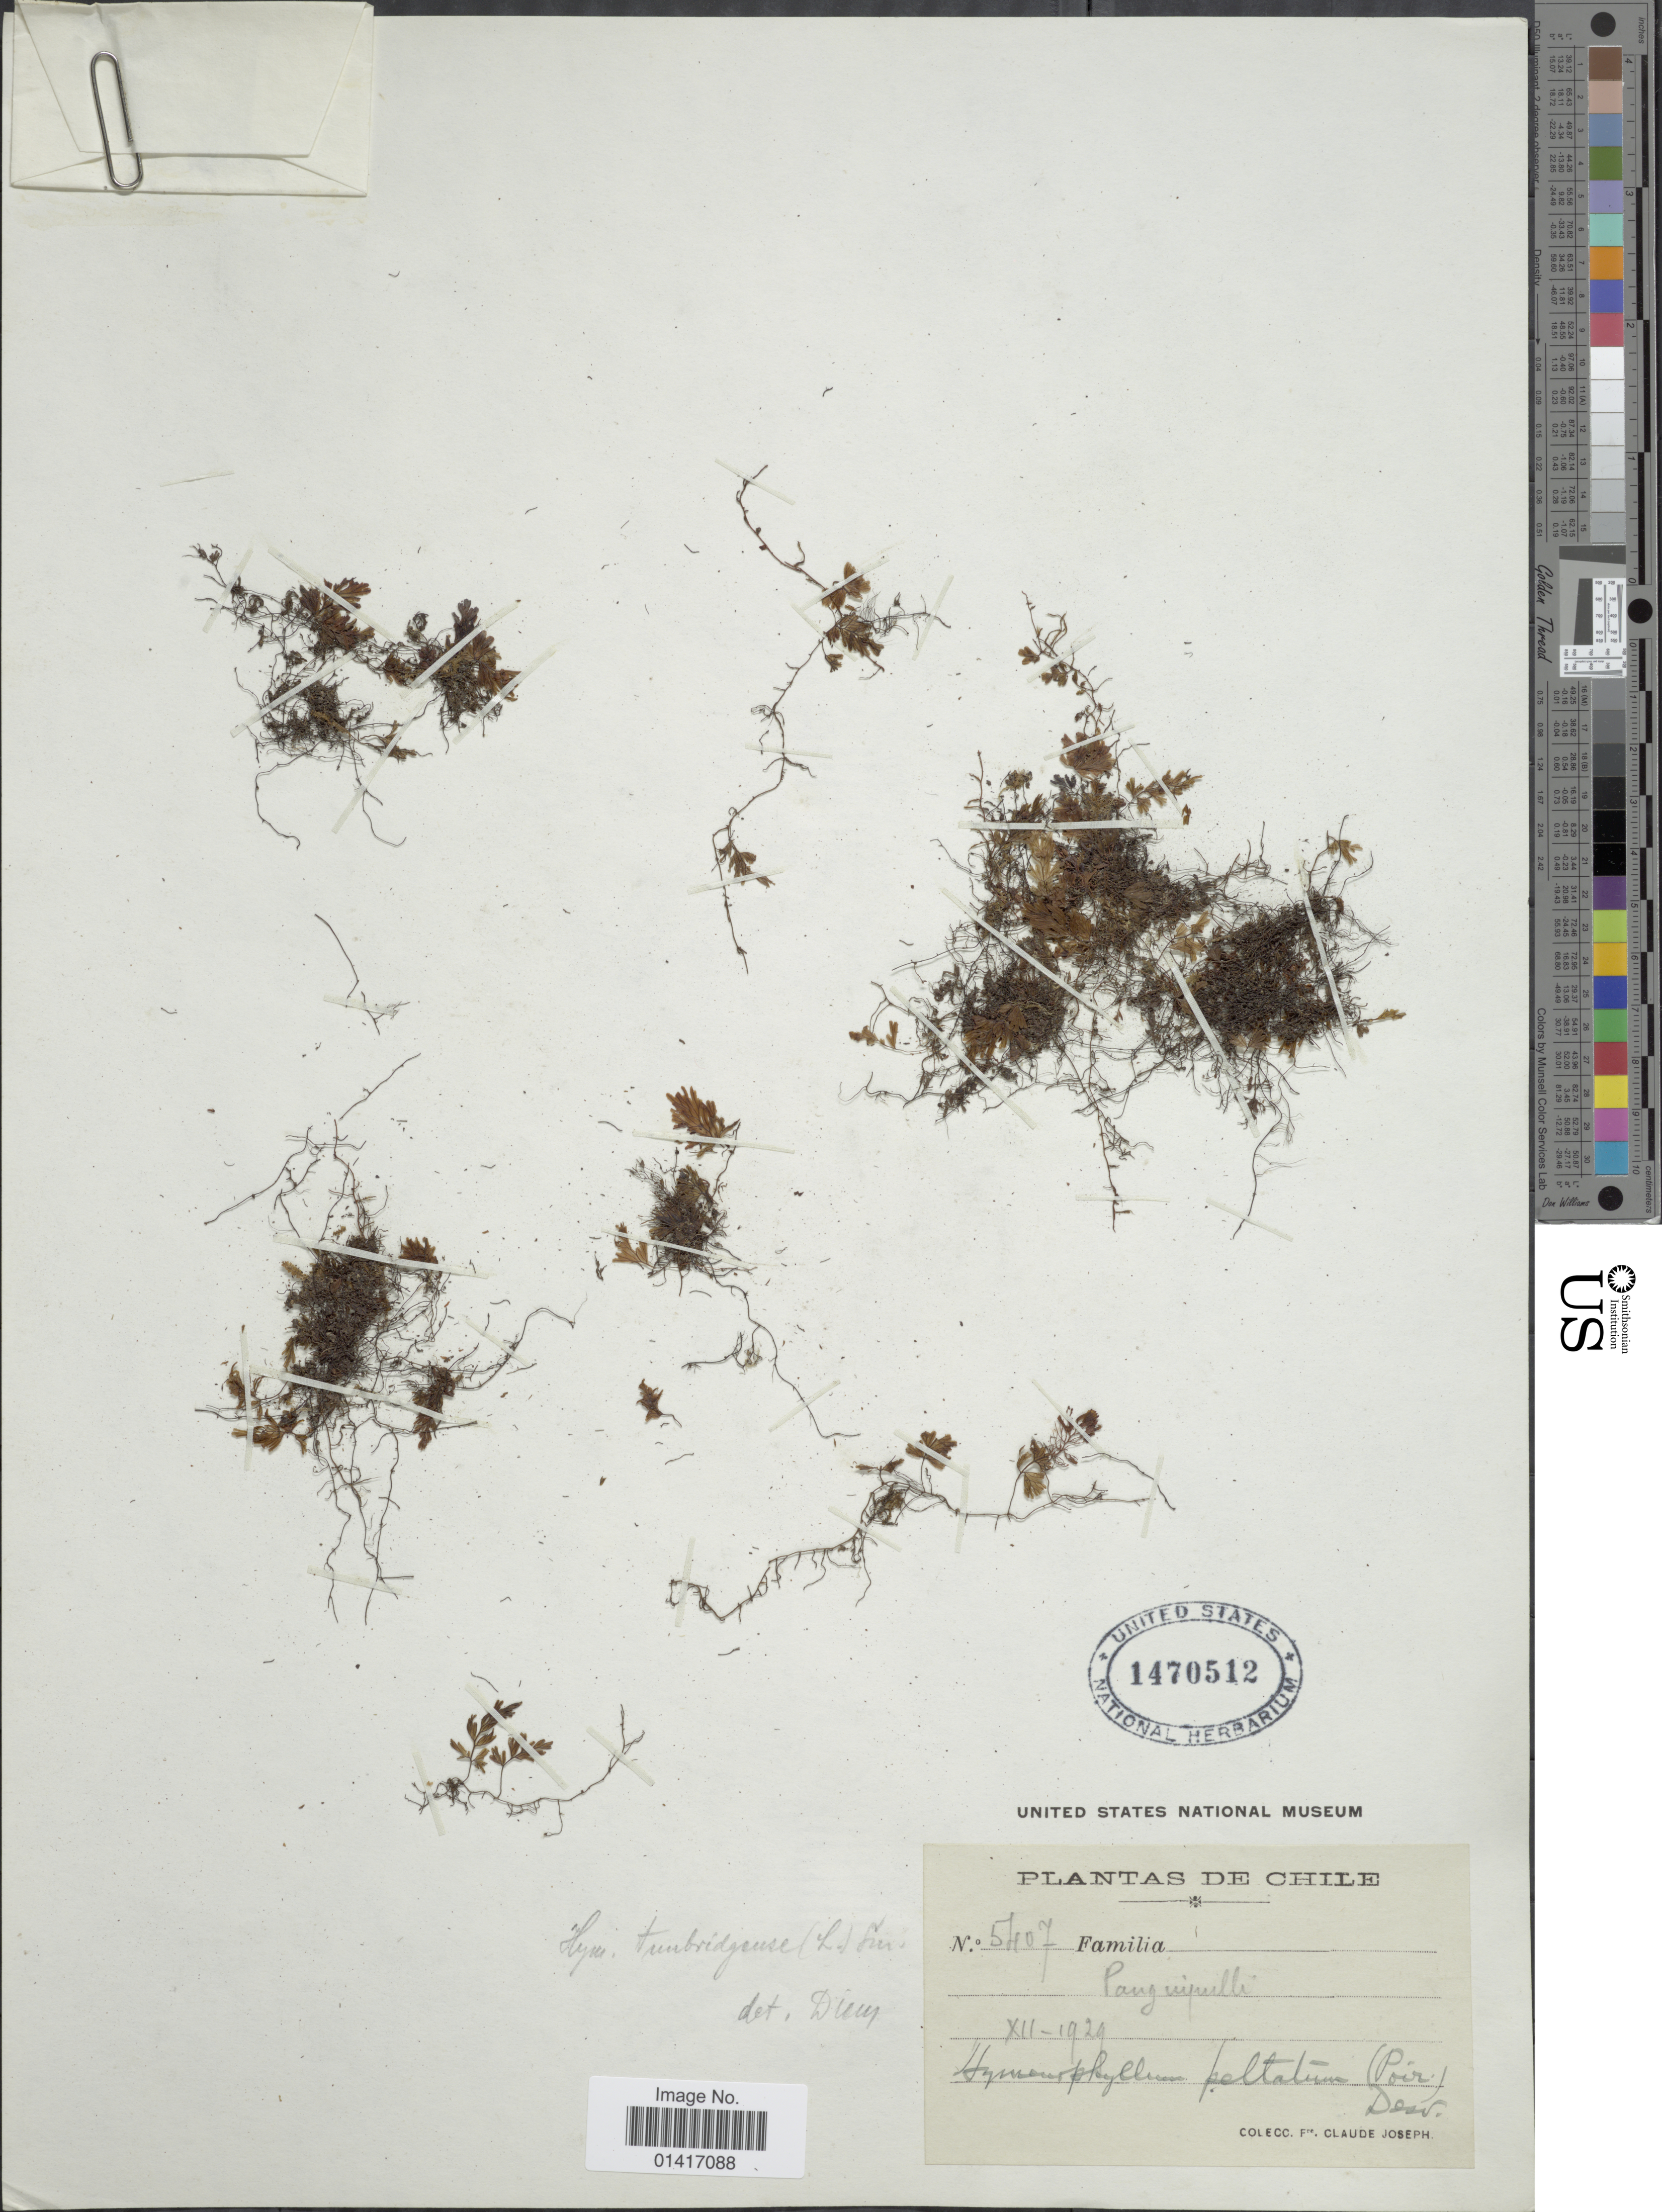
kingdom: Plantae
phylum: Tracheophyta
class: Polypodiopsida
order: Hymenophyllales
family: Hymenophyllaceae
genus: Hymenophyllum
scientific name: Hymenophyllum tunbrigense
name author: (L.) Small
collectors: Frere Claude Joseph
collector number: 5407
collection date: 1929-12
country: Chile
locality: Panguipulli.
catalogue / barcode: US 1470512